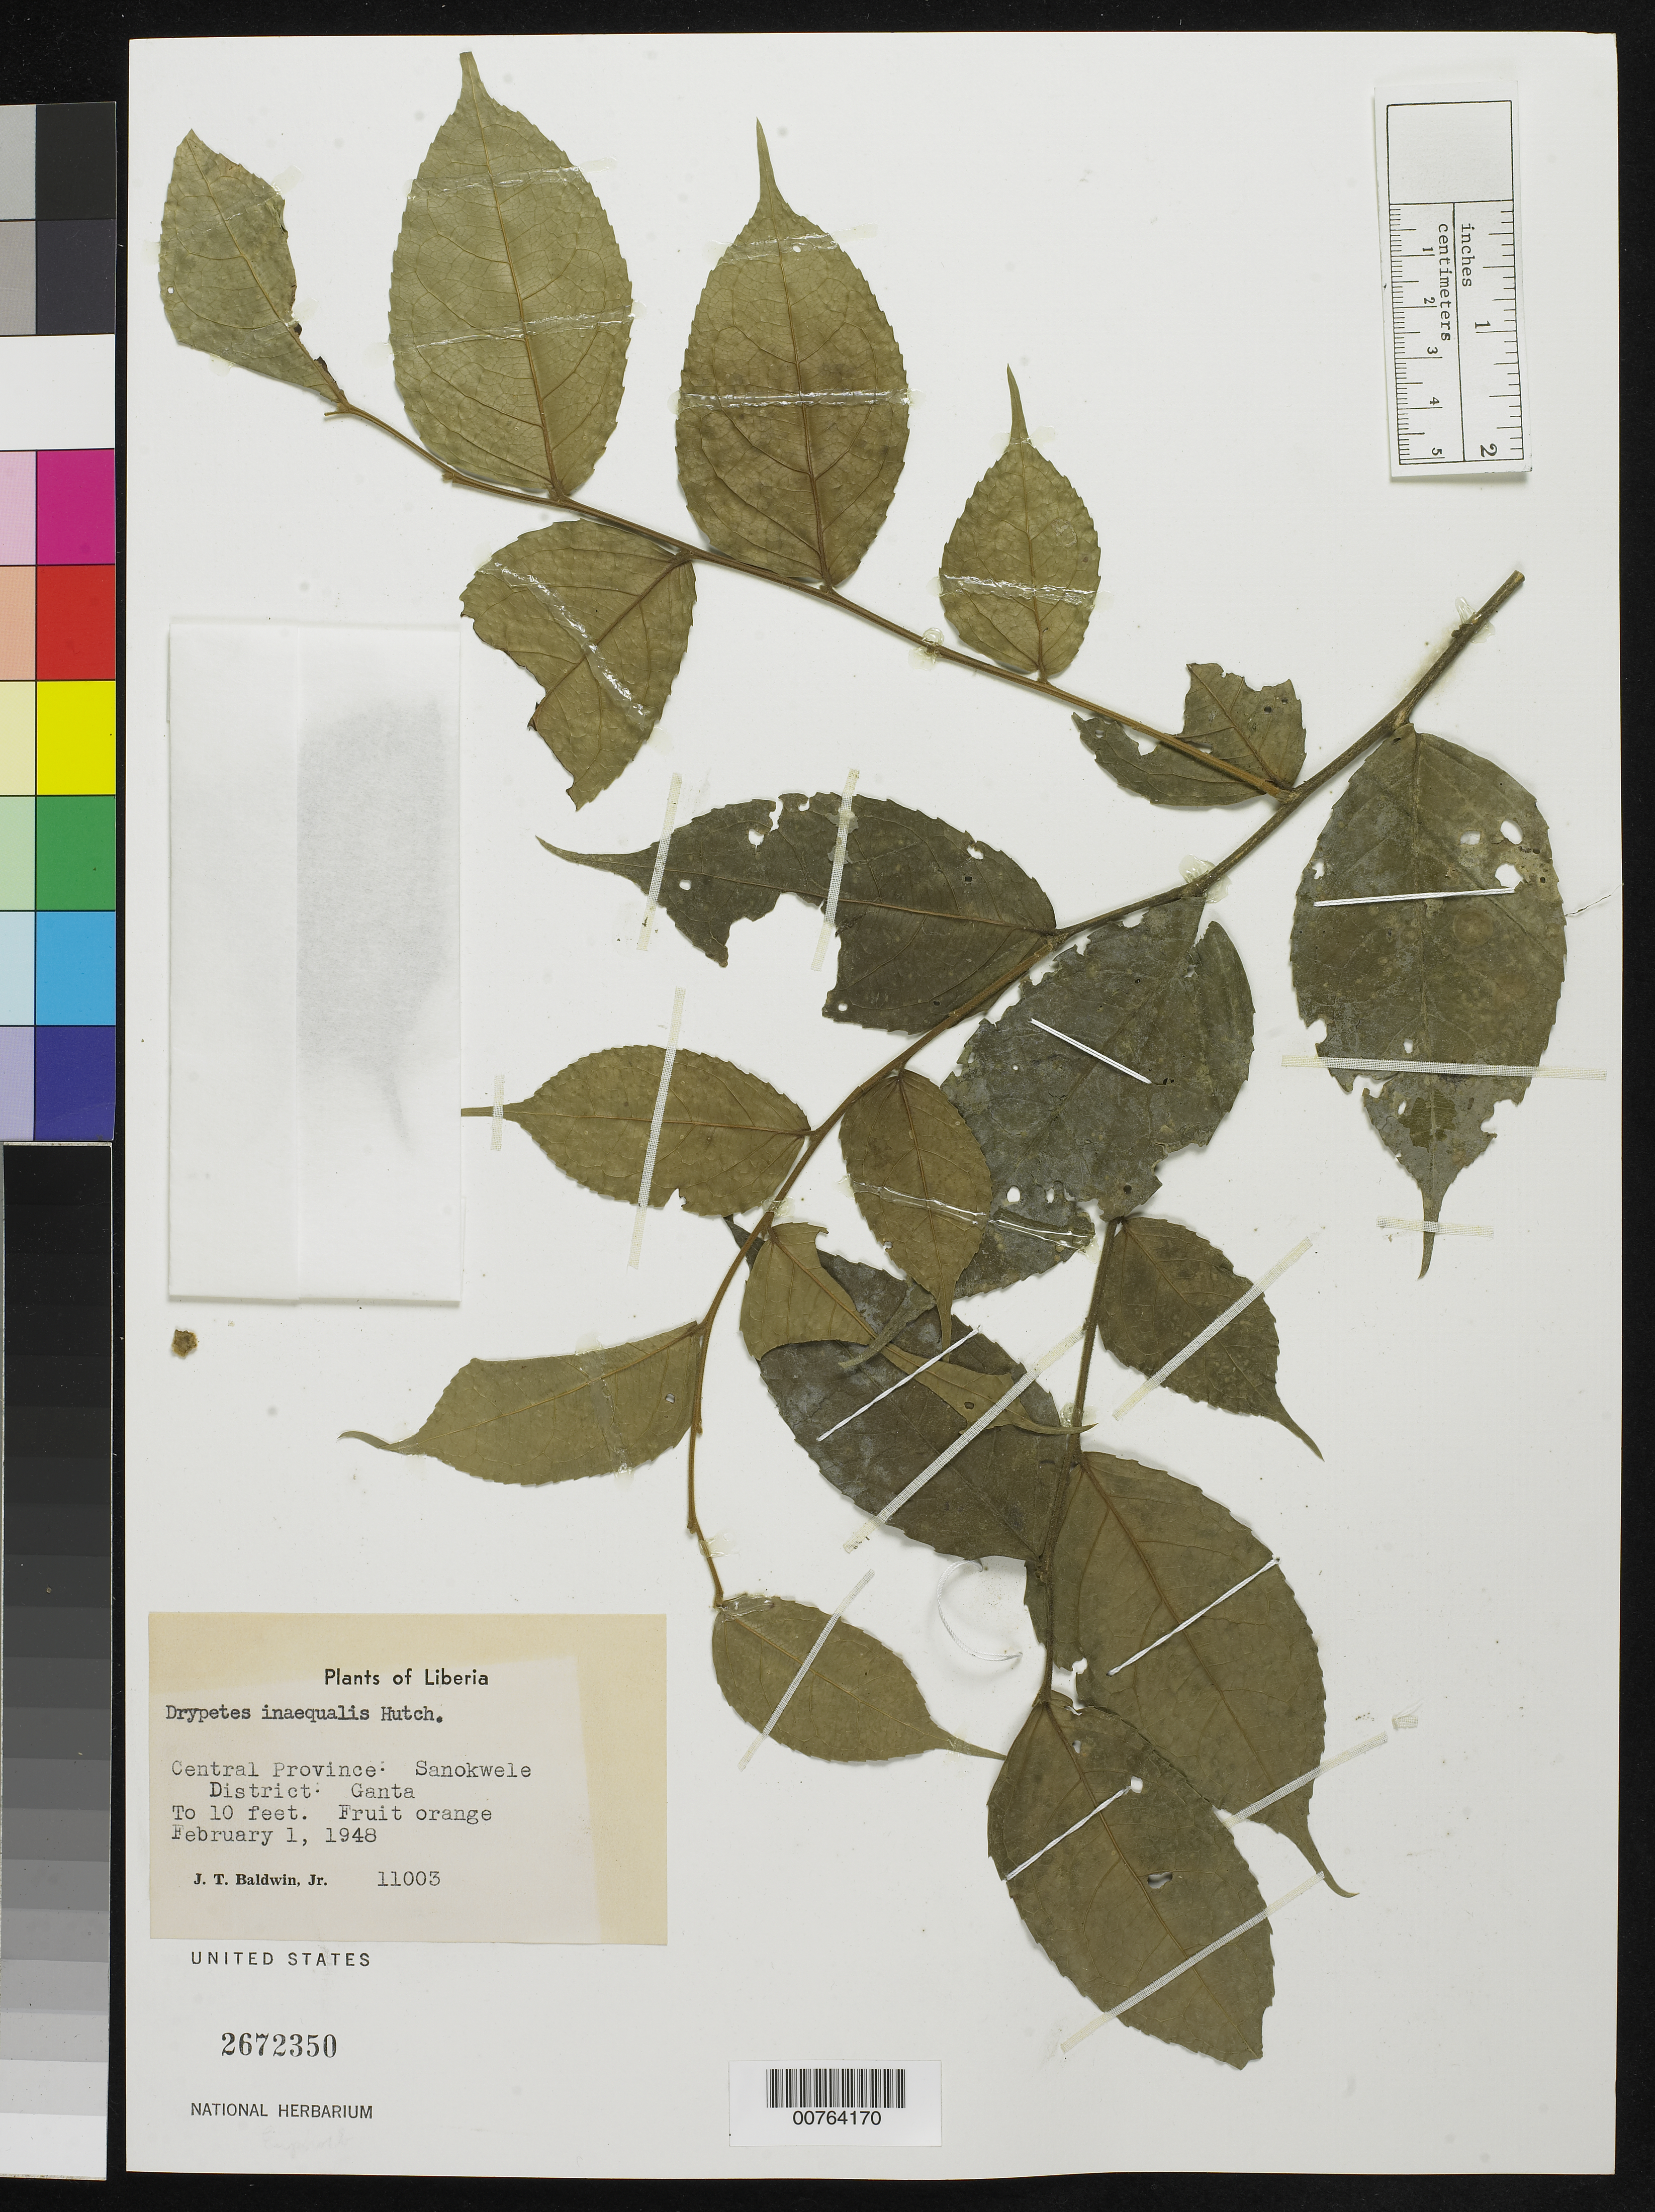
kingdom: Plantae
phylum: Tracheophyta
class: Magnoliopsida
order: Malpighiales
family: Putranjivaceae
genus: Drypetes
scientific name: Drypetes inaequalis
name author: Hutch.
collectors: J. T. Baldwin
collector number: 11003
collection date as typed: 1 Feb 1948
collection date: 1948-02-01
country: Liberia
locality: Central Province: Sanokwele District, Ganta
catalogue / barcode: US 2672350